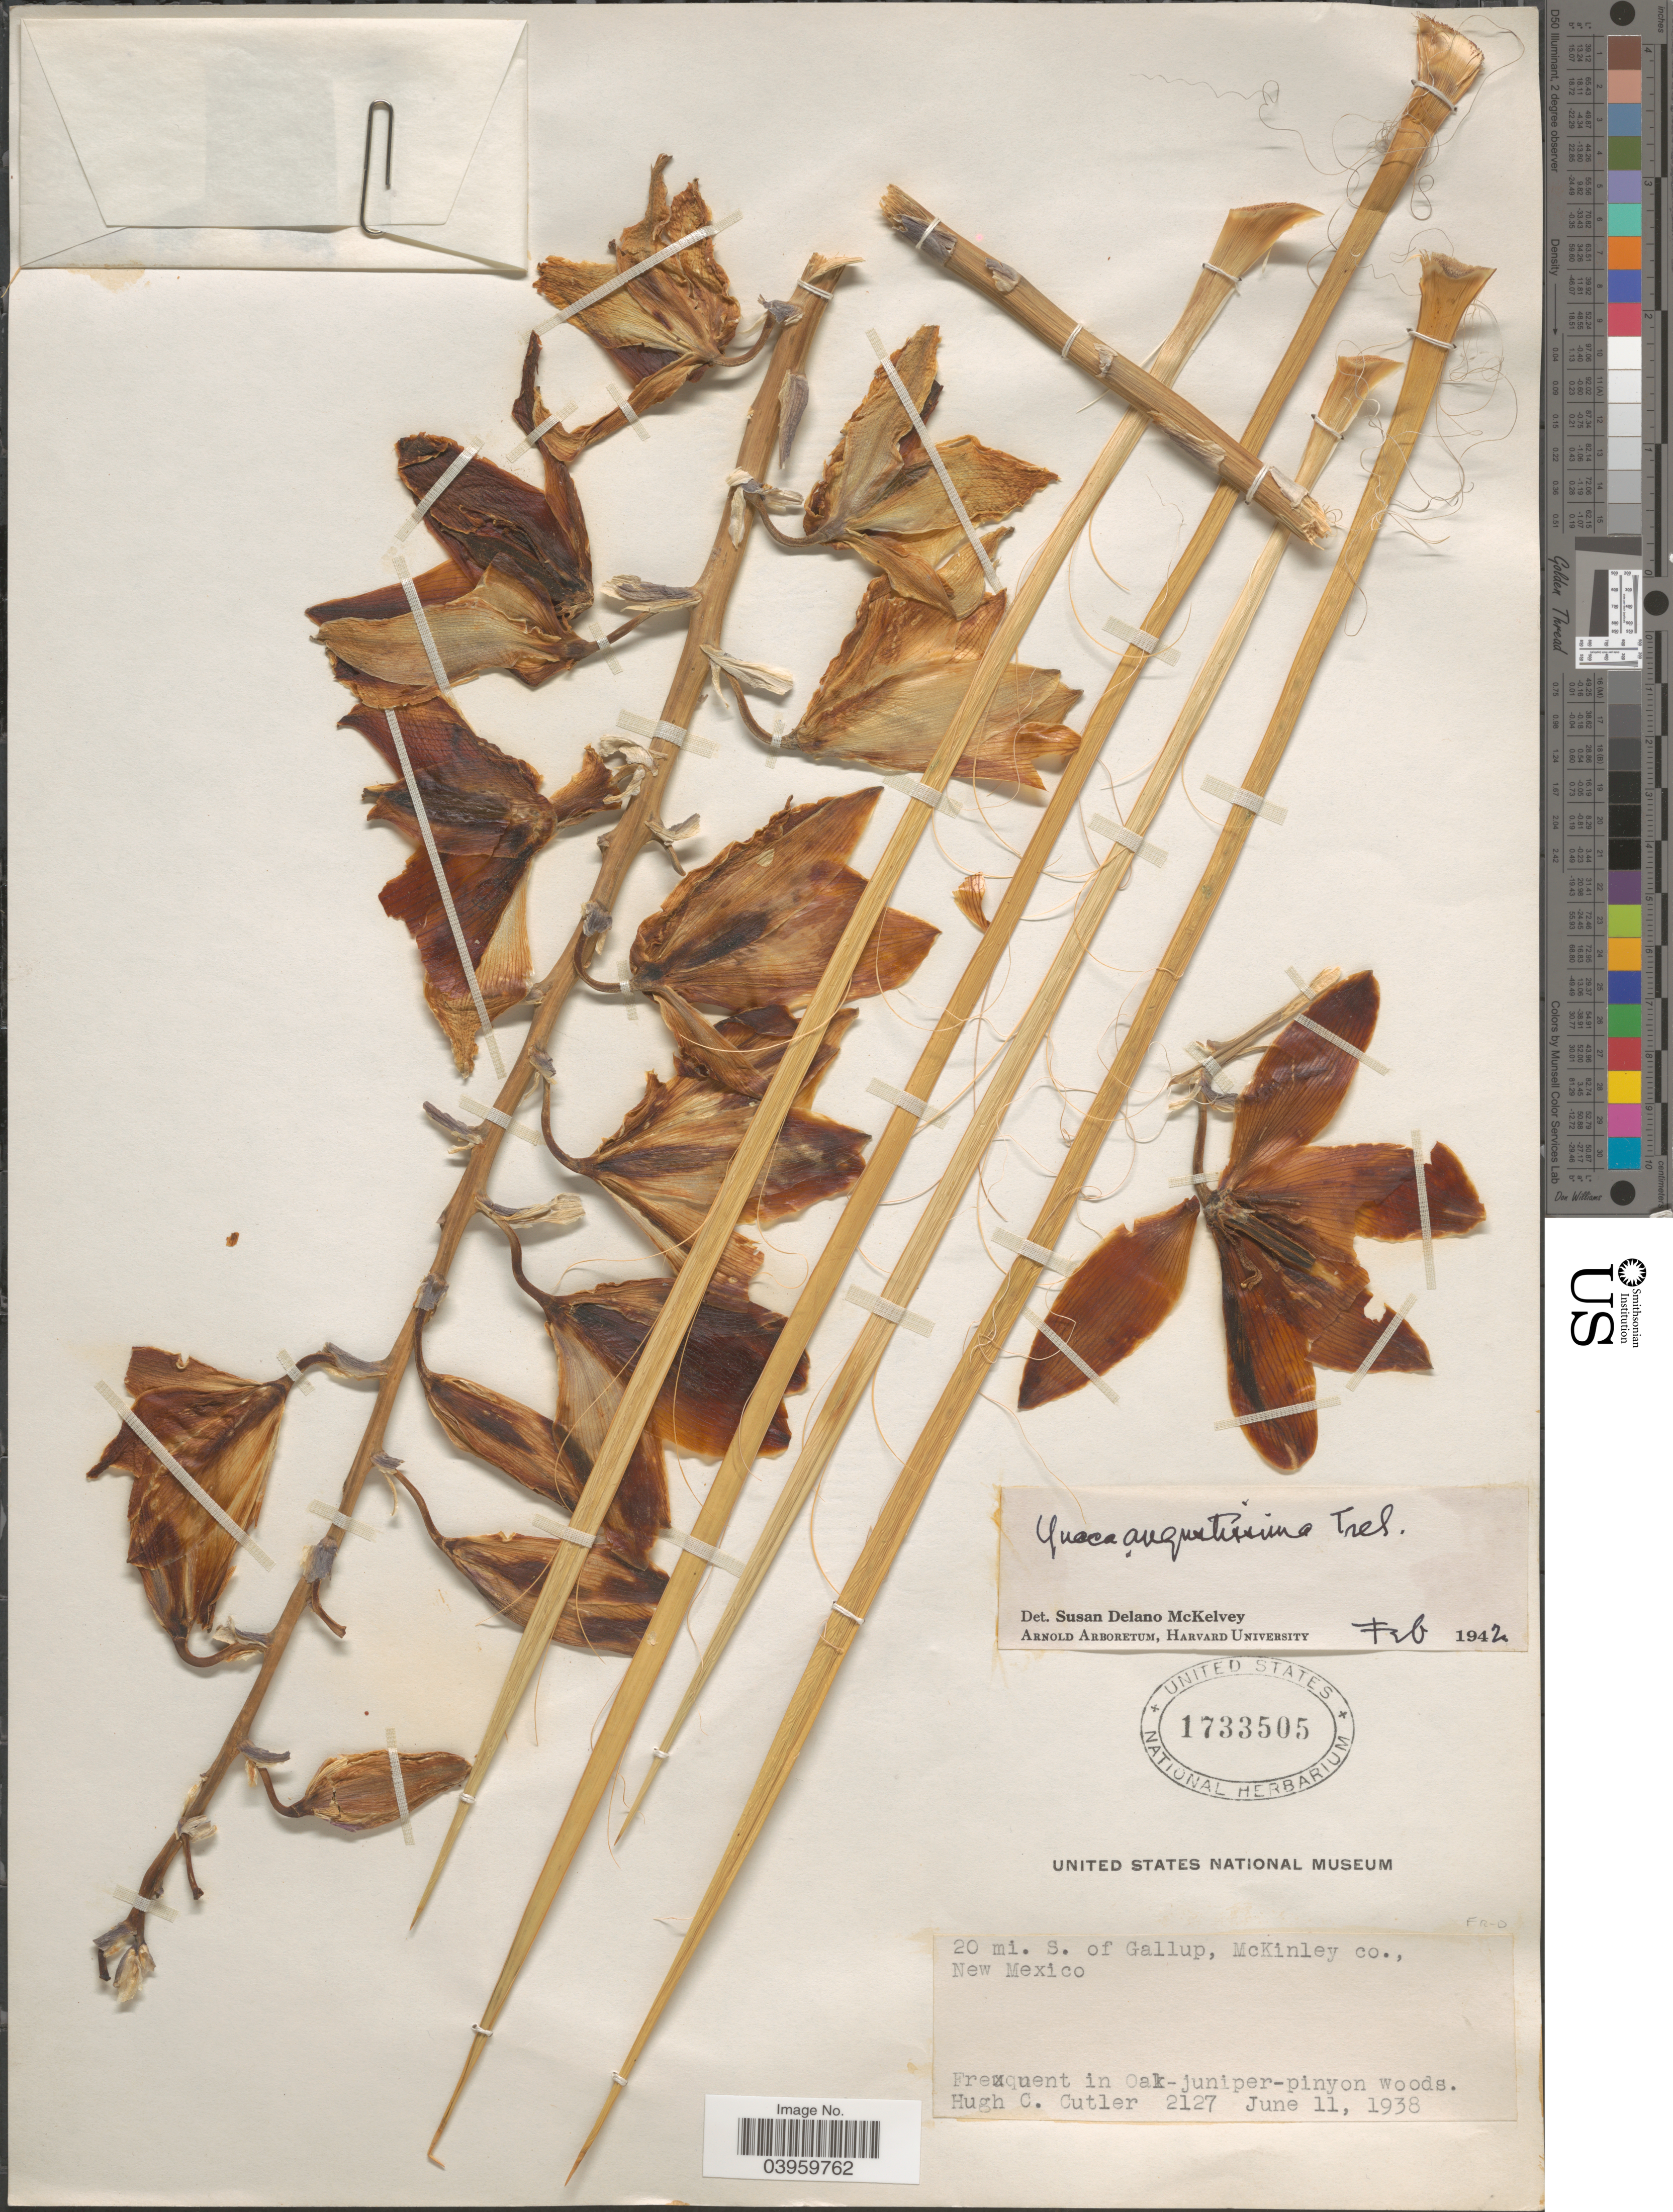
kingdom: Plantae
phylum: Tracheophyta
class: Liliopsida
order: Asparagales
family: Asparagaceae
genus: Yucca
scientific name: Yucca angustissima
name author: Engelm. ex Trel.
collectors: H. C. Cutler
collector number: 2127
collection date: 1938-06-11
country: United States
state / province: New Mexico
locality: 20 mi. S. of Gallup, McKinley Co.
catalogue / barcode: US 1733505